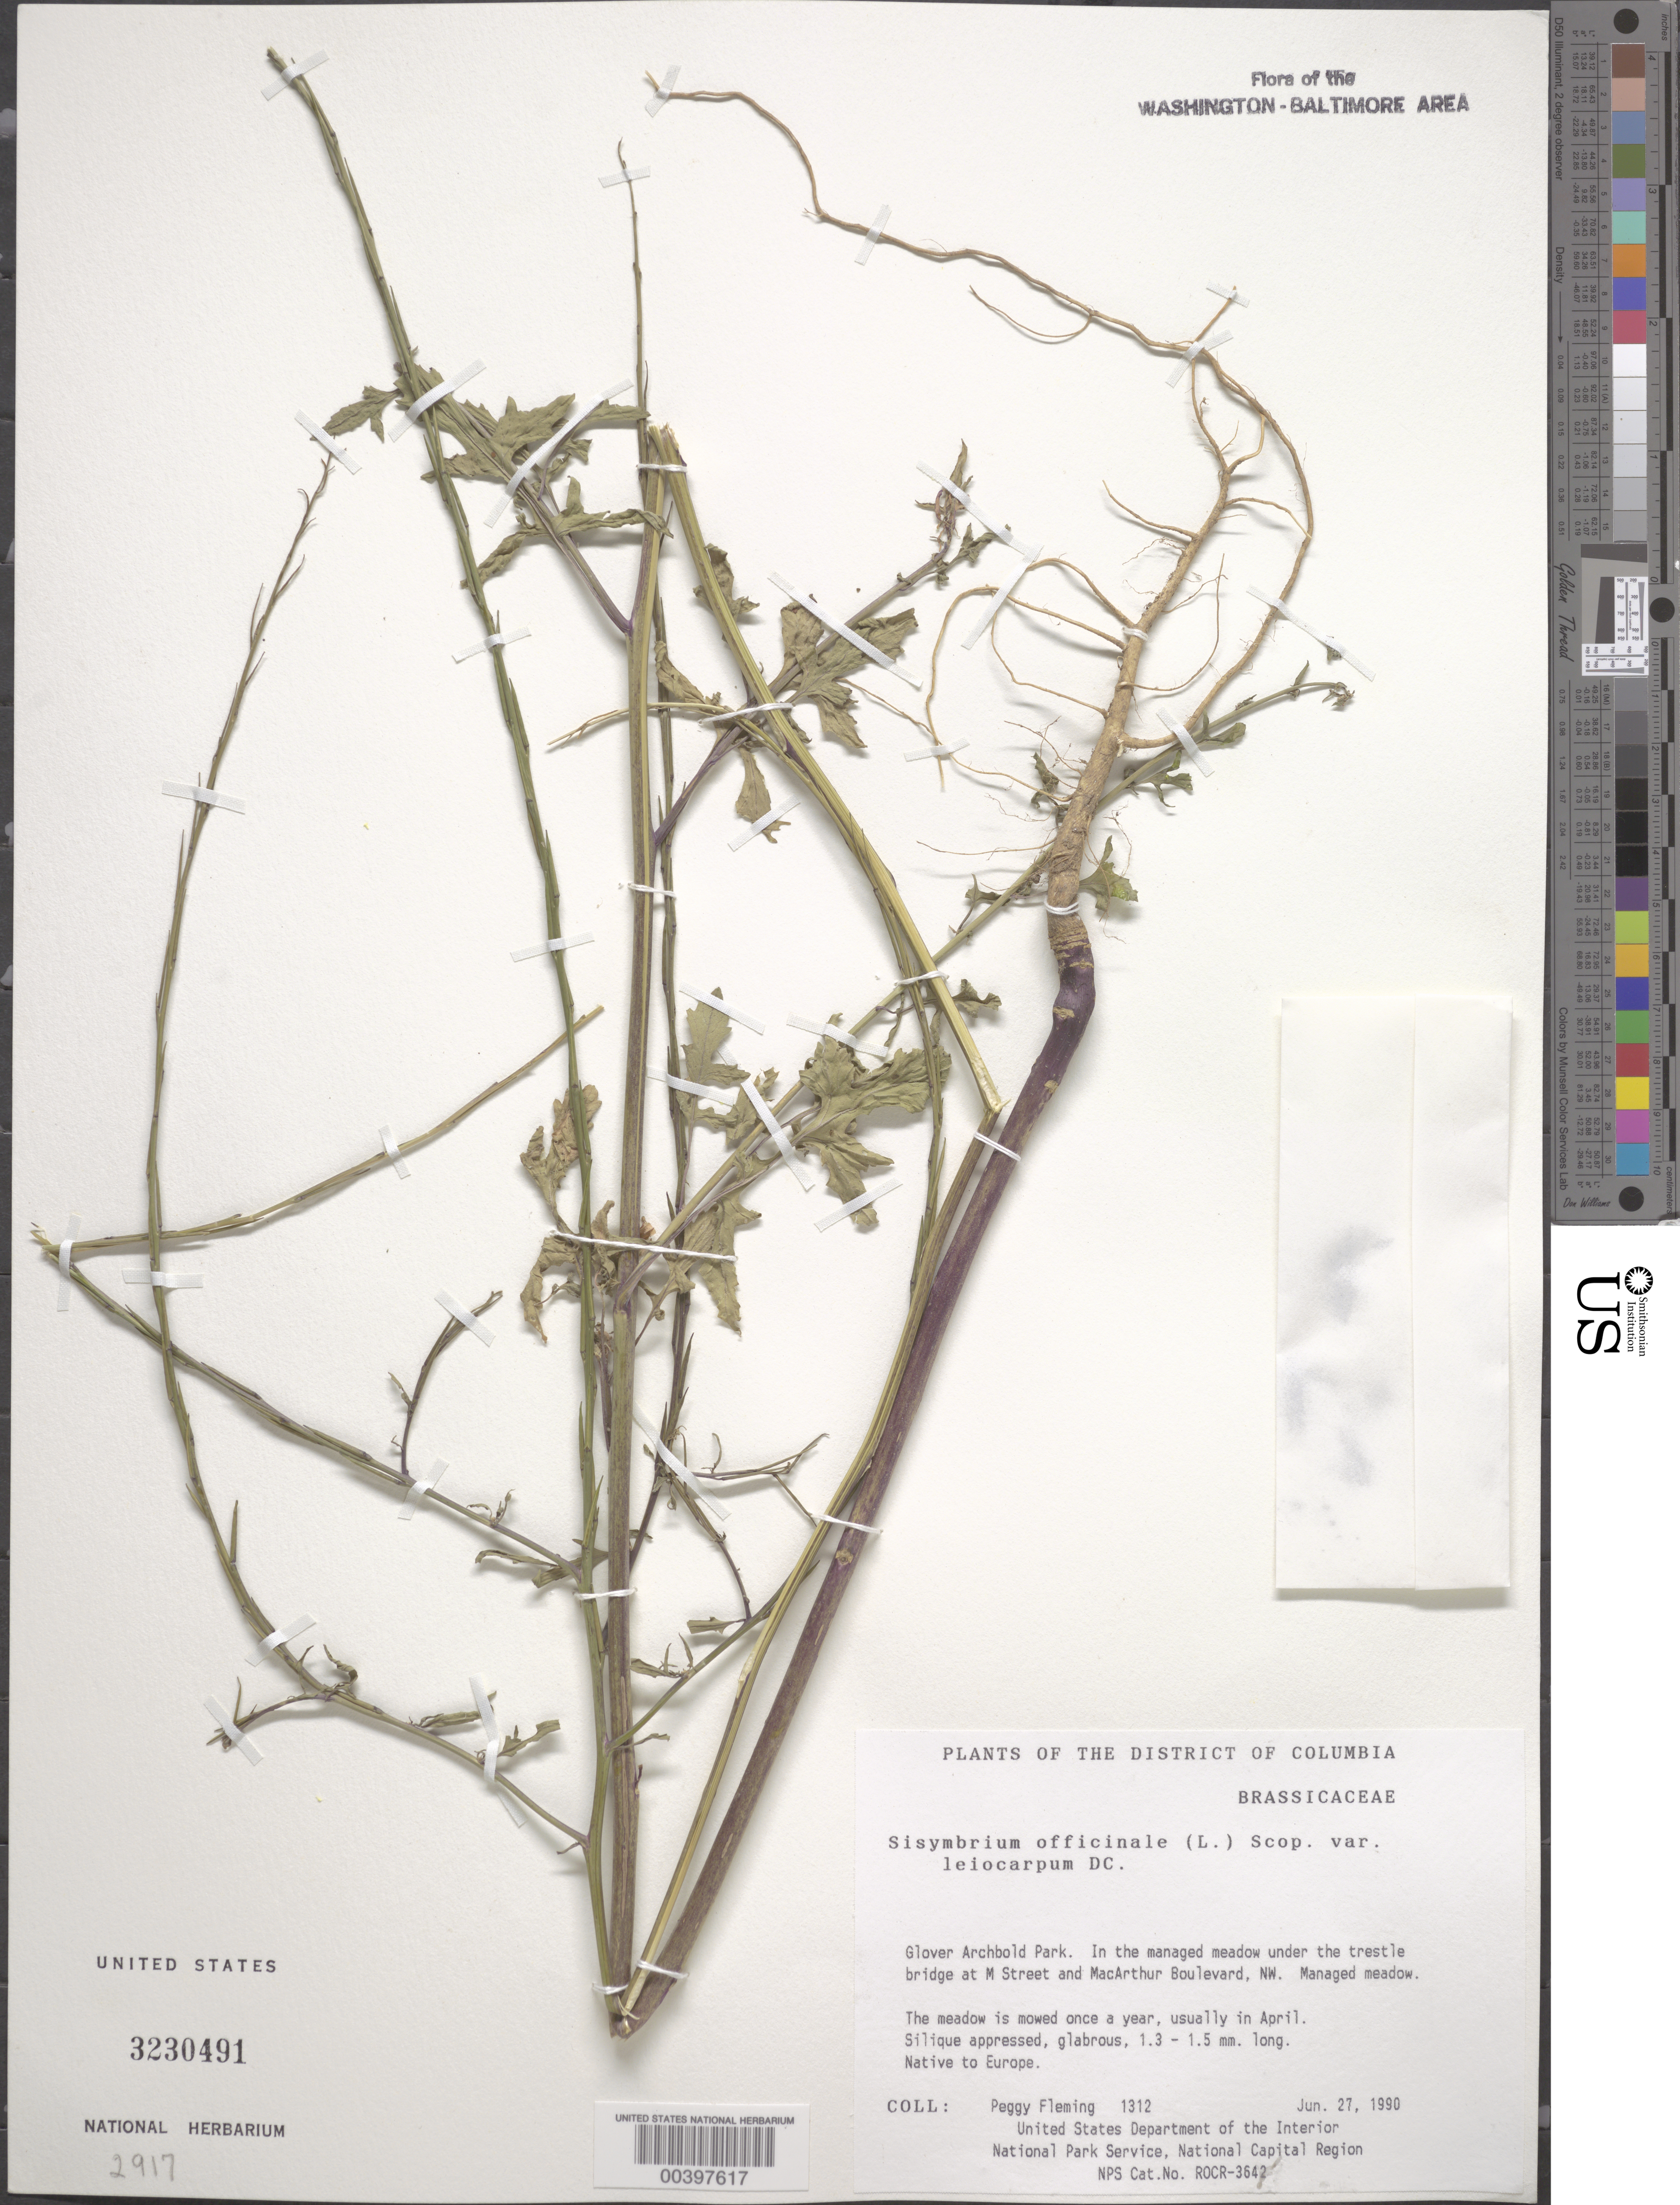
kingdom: Plantae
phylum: Tracheophyta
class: Magnoliopsida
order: Brassicales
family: Brassicaceae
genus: Sisymbrium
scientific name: Sisymbrium officinale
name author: (L.) Scop.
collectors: P. Fleming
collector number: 1312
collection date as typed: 27 Jun 1990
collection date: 1990-06-27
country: United States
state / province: District of Columbia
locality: Glover Archbold Park, under the Tresstle Bridge at M Street and Macarthur Boulevard, NW Glover Archbold Park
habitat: Managed meadow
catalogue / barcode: US 3230491